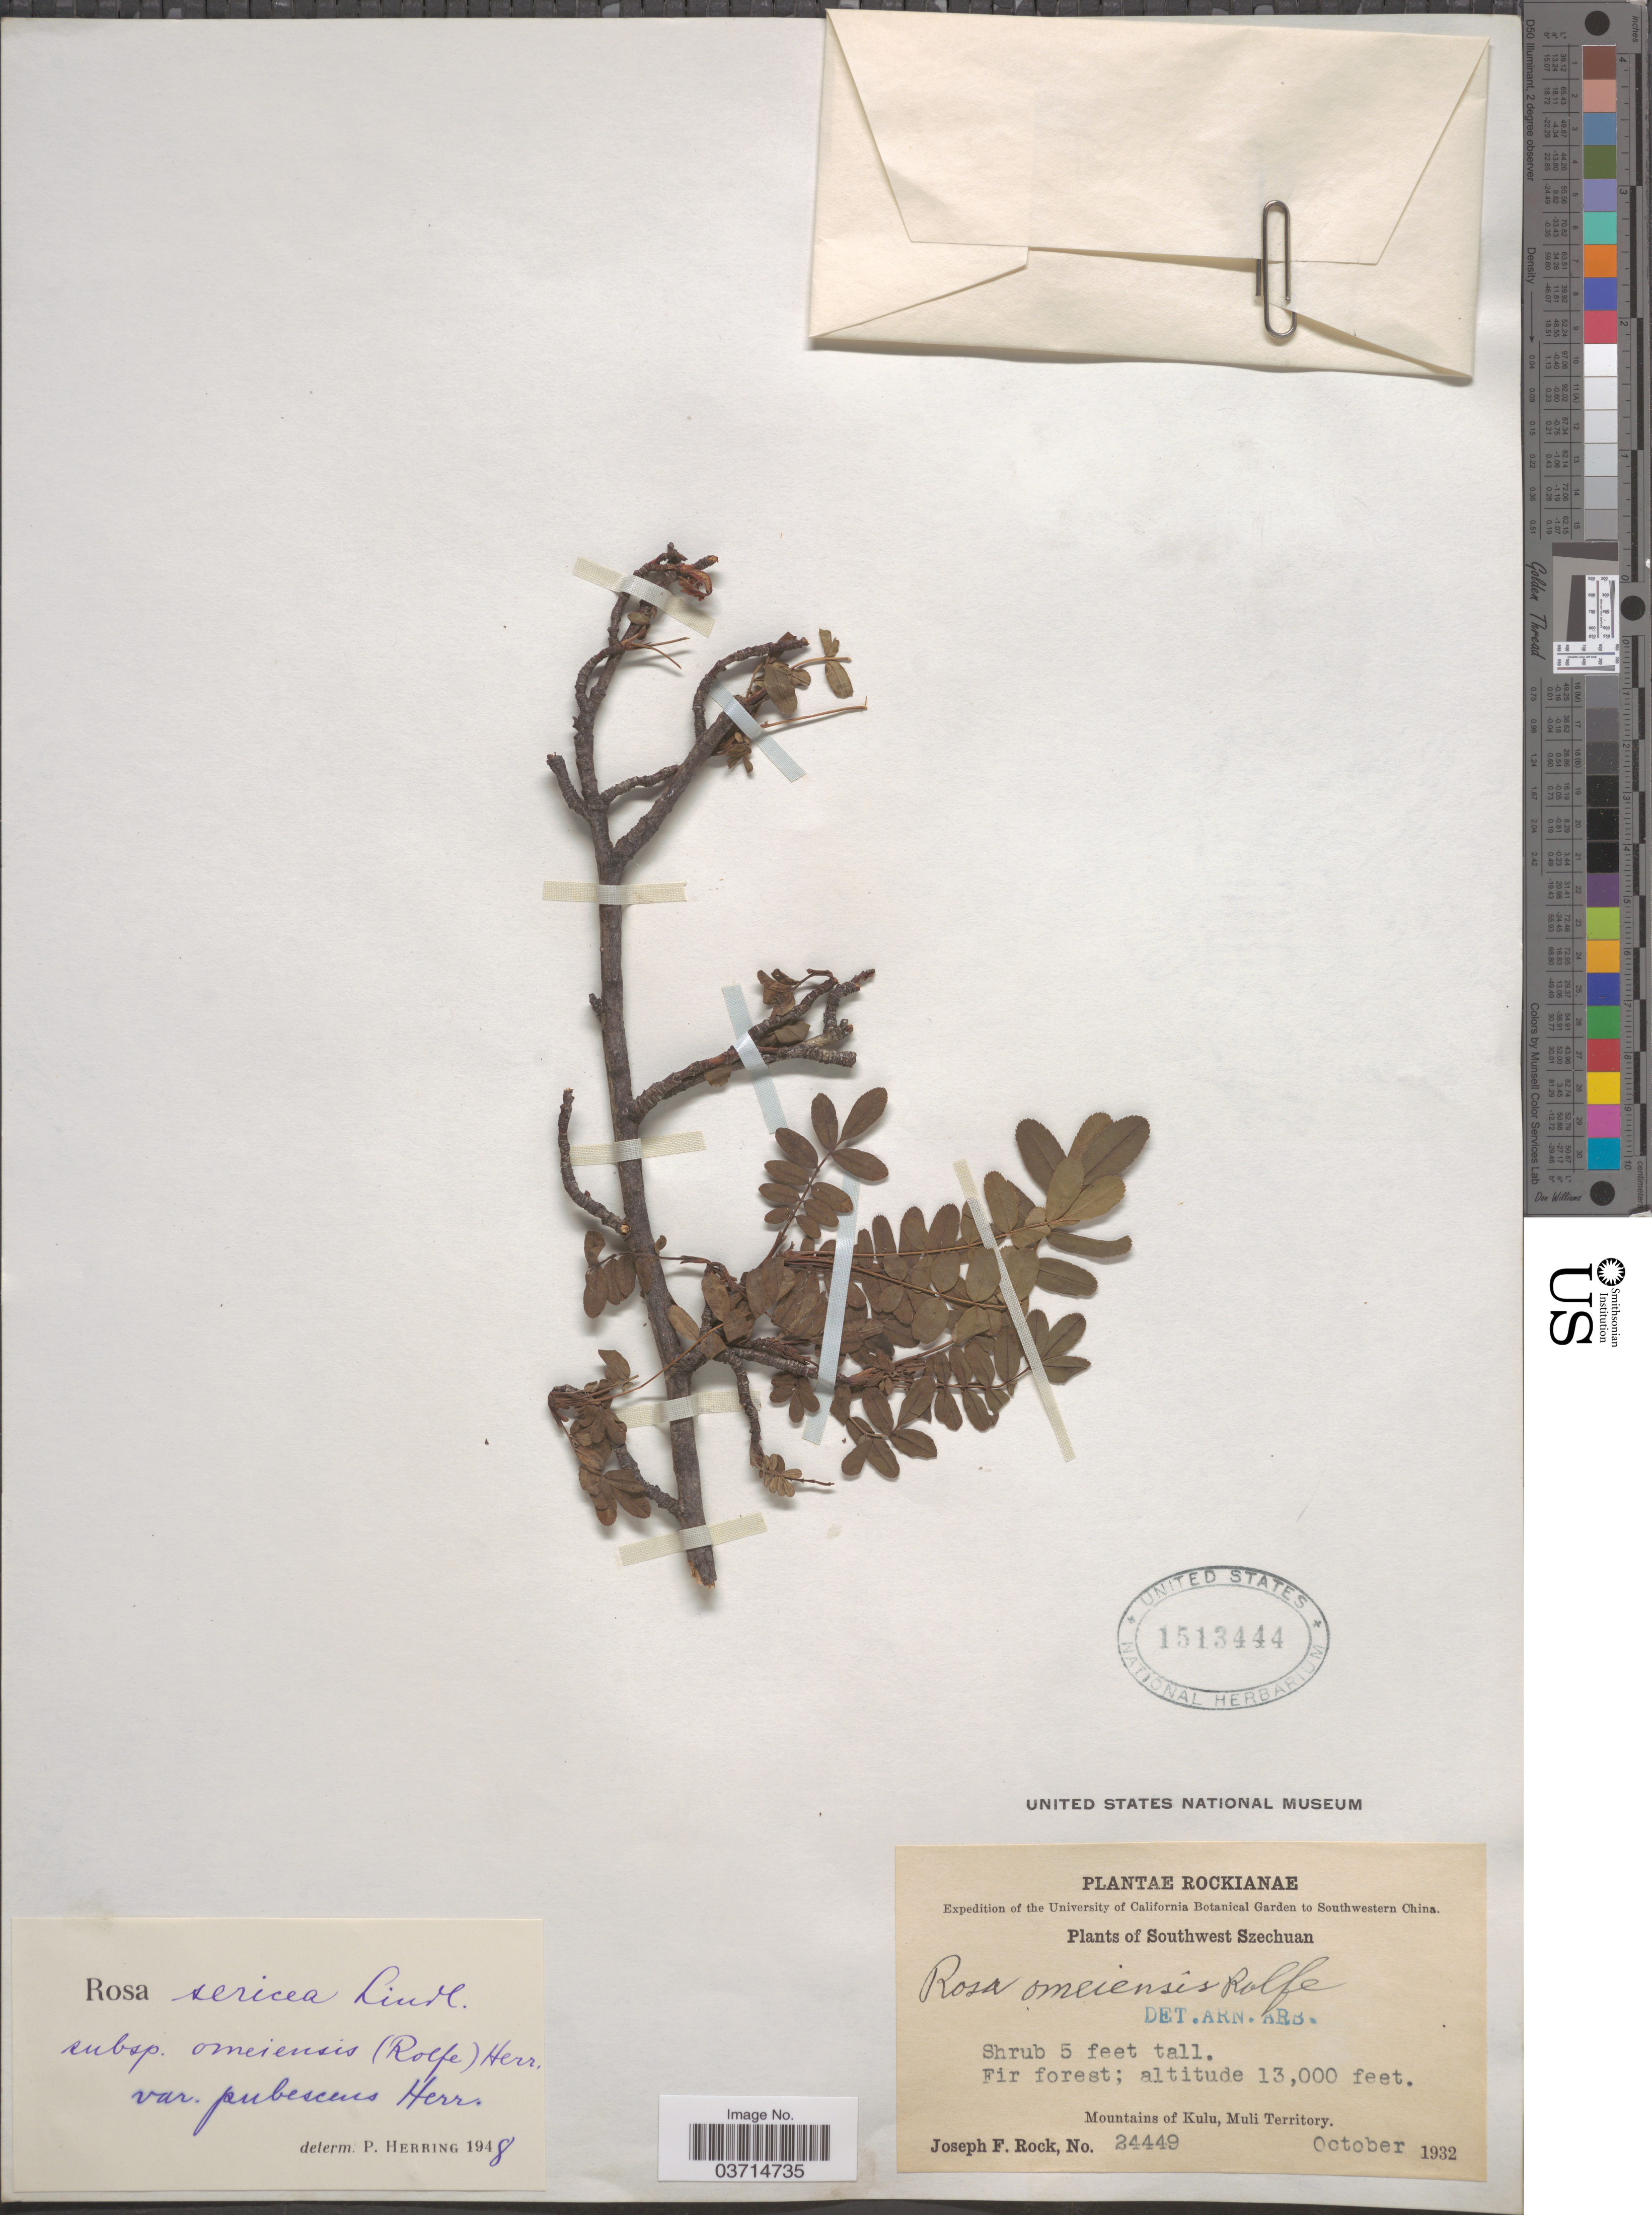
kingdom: Plantae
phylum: Tracheophyta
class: Magnoliopsida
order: Rosales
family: Rosaceae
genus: Rosa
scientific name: Rosa omeiensis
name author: Rolfe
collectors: J. F. Rock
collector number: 24449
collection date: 1932-10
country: China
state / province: Sichuan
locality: Southwest Szechuan. Mountains of Kulu, Muli Territory.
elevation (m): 3962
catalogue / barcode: US 1513444